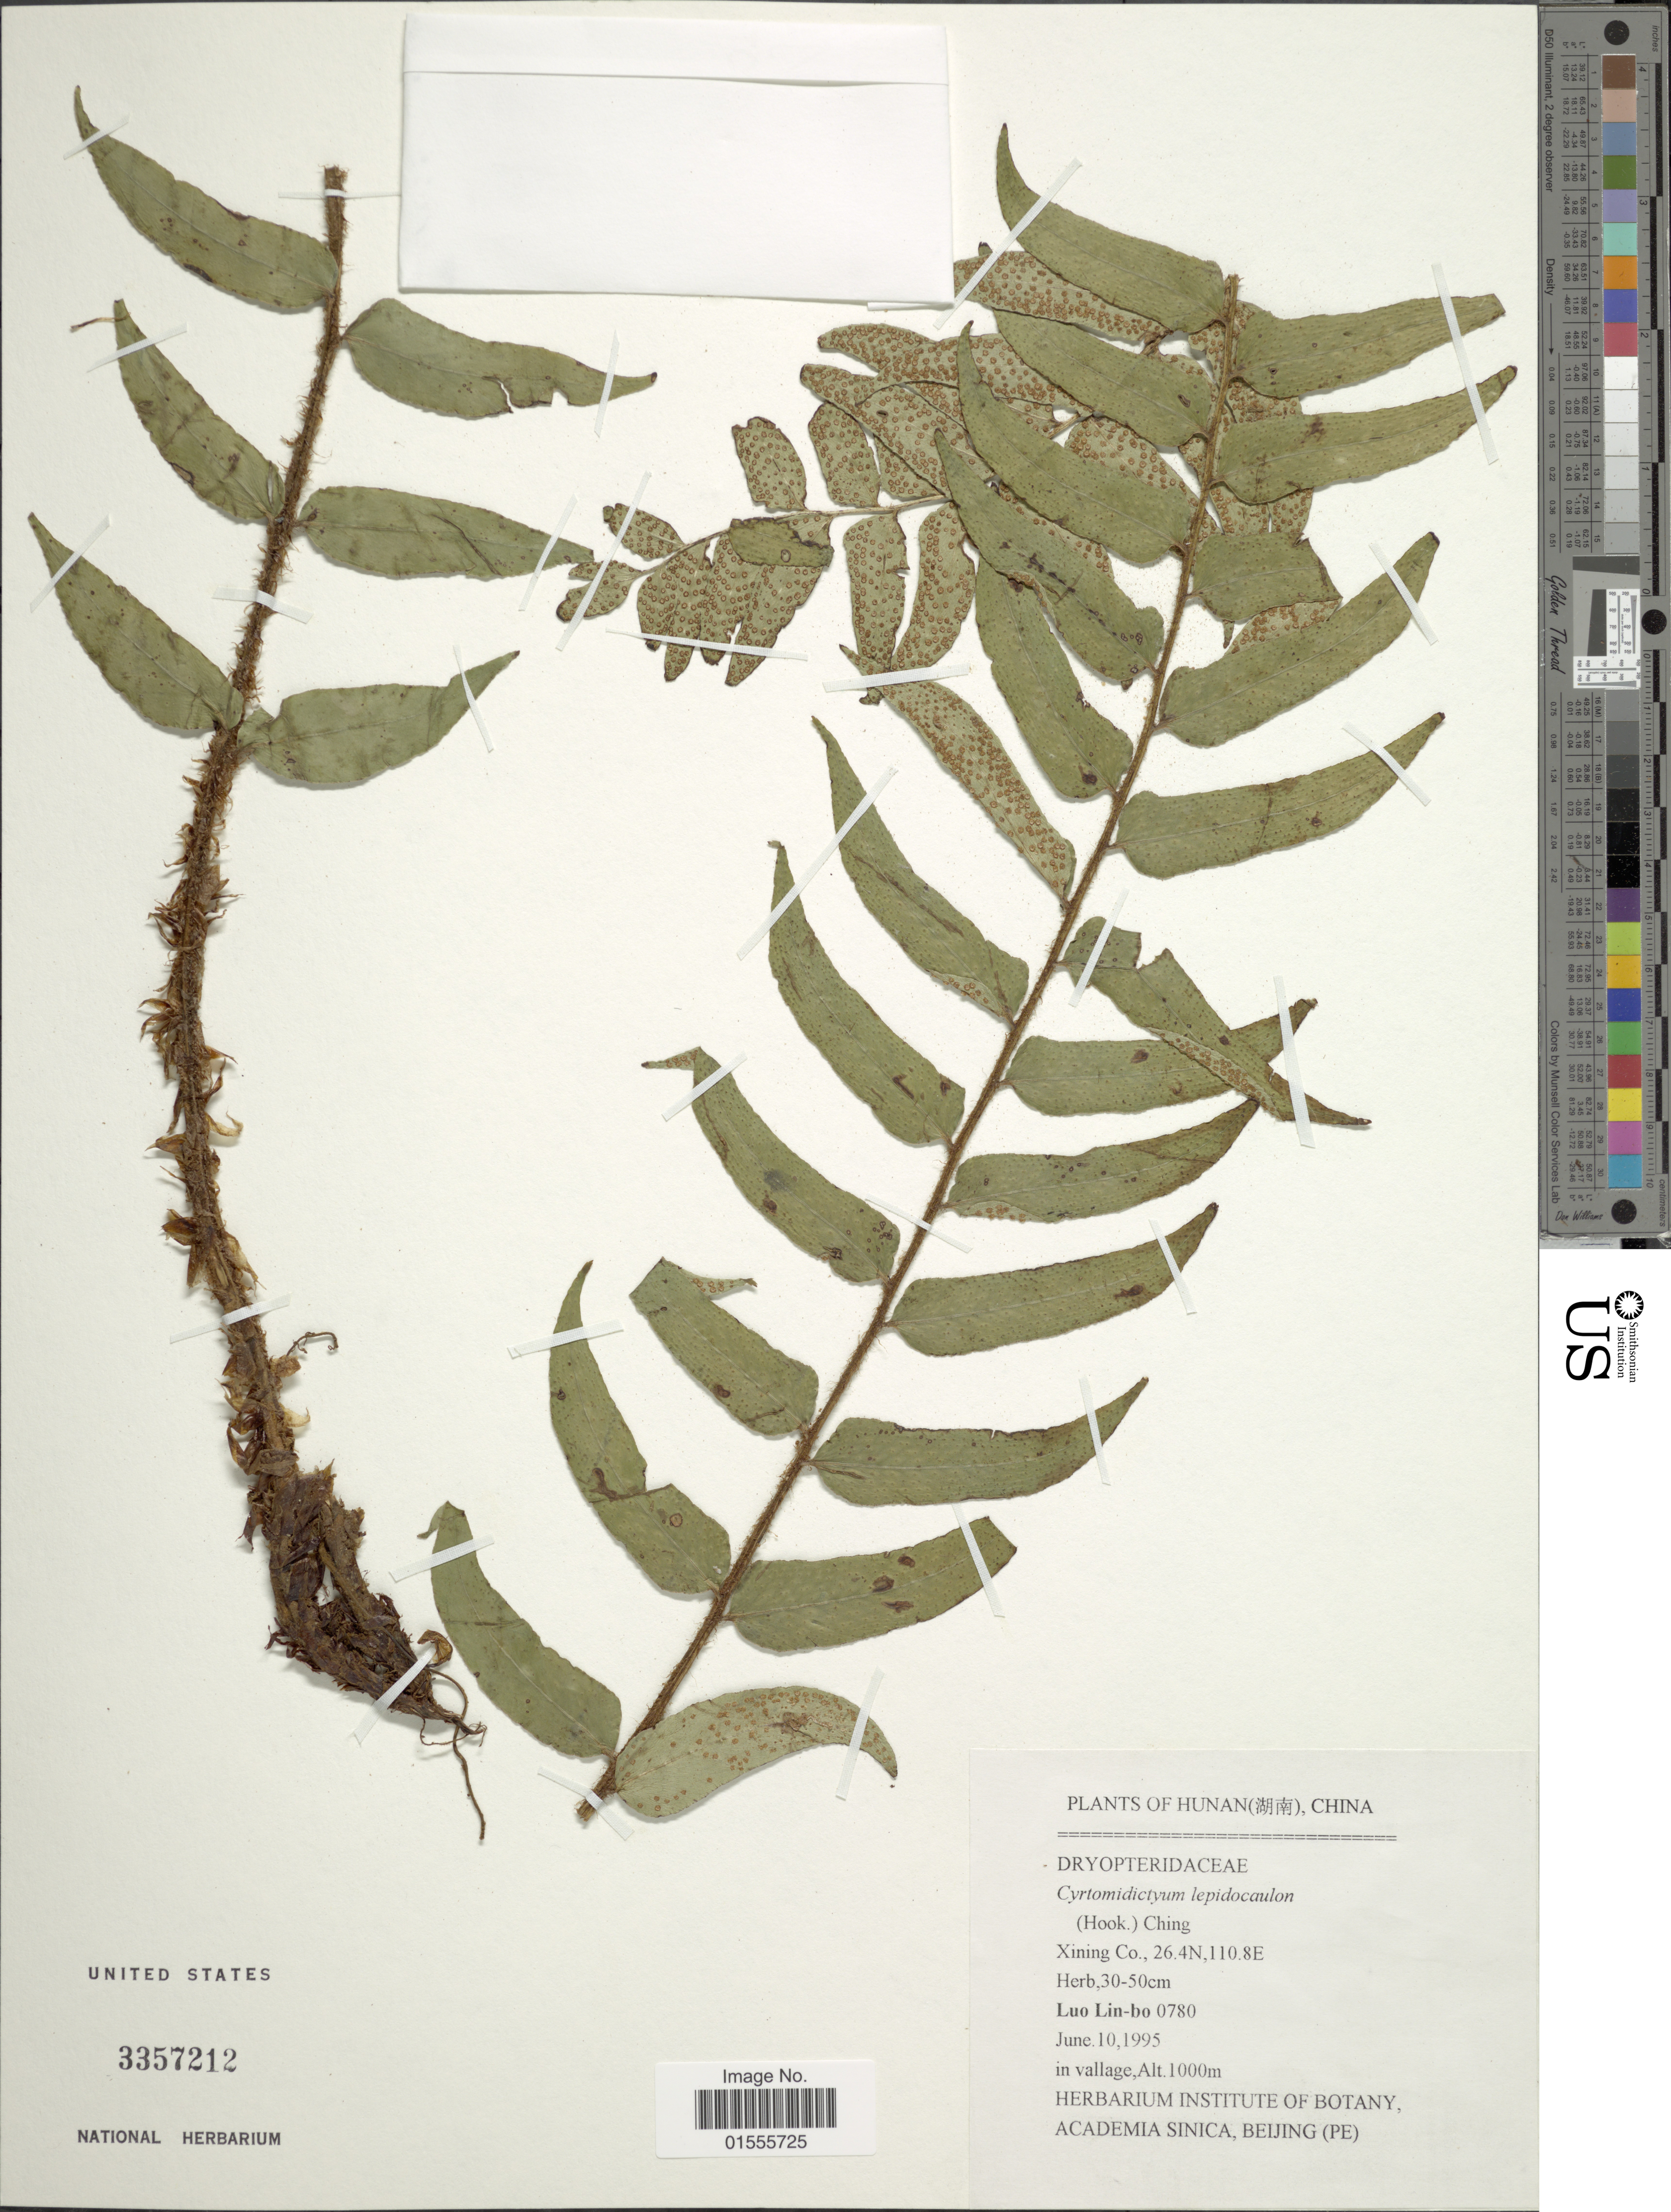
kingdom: Plantae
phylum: Tracheophyta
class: Polypodiopsida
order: Polypodiales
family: Dryopteridaceae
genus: Cyrtomidictyum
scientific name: Cyrtomidictyum lepidocaulon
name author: (Hook.) Ching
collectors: L. Lin-bo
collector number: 0780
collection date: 1995-06-10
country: China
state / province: Hunan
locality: Xining Co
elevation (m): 1000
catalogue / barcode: US 3357212